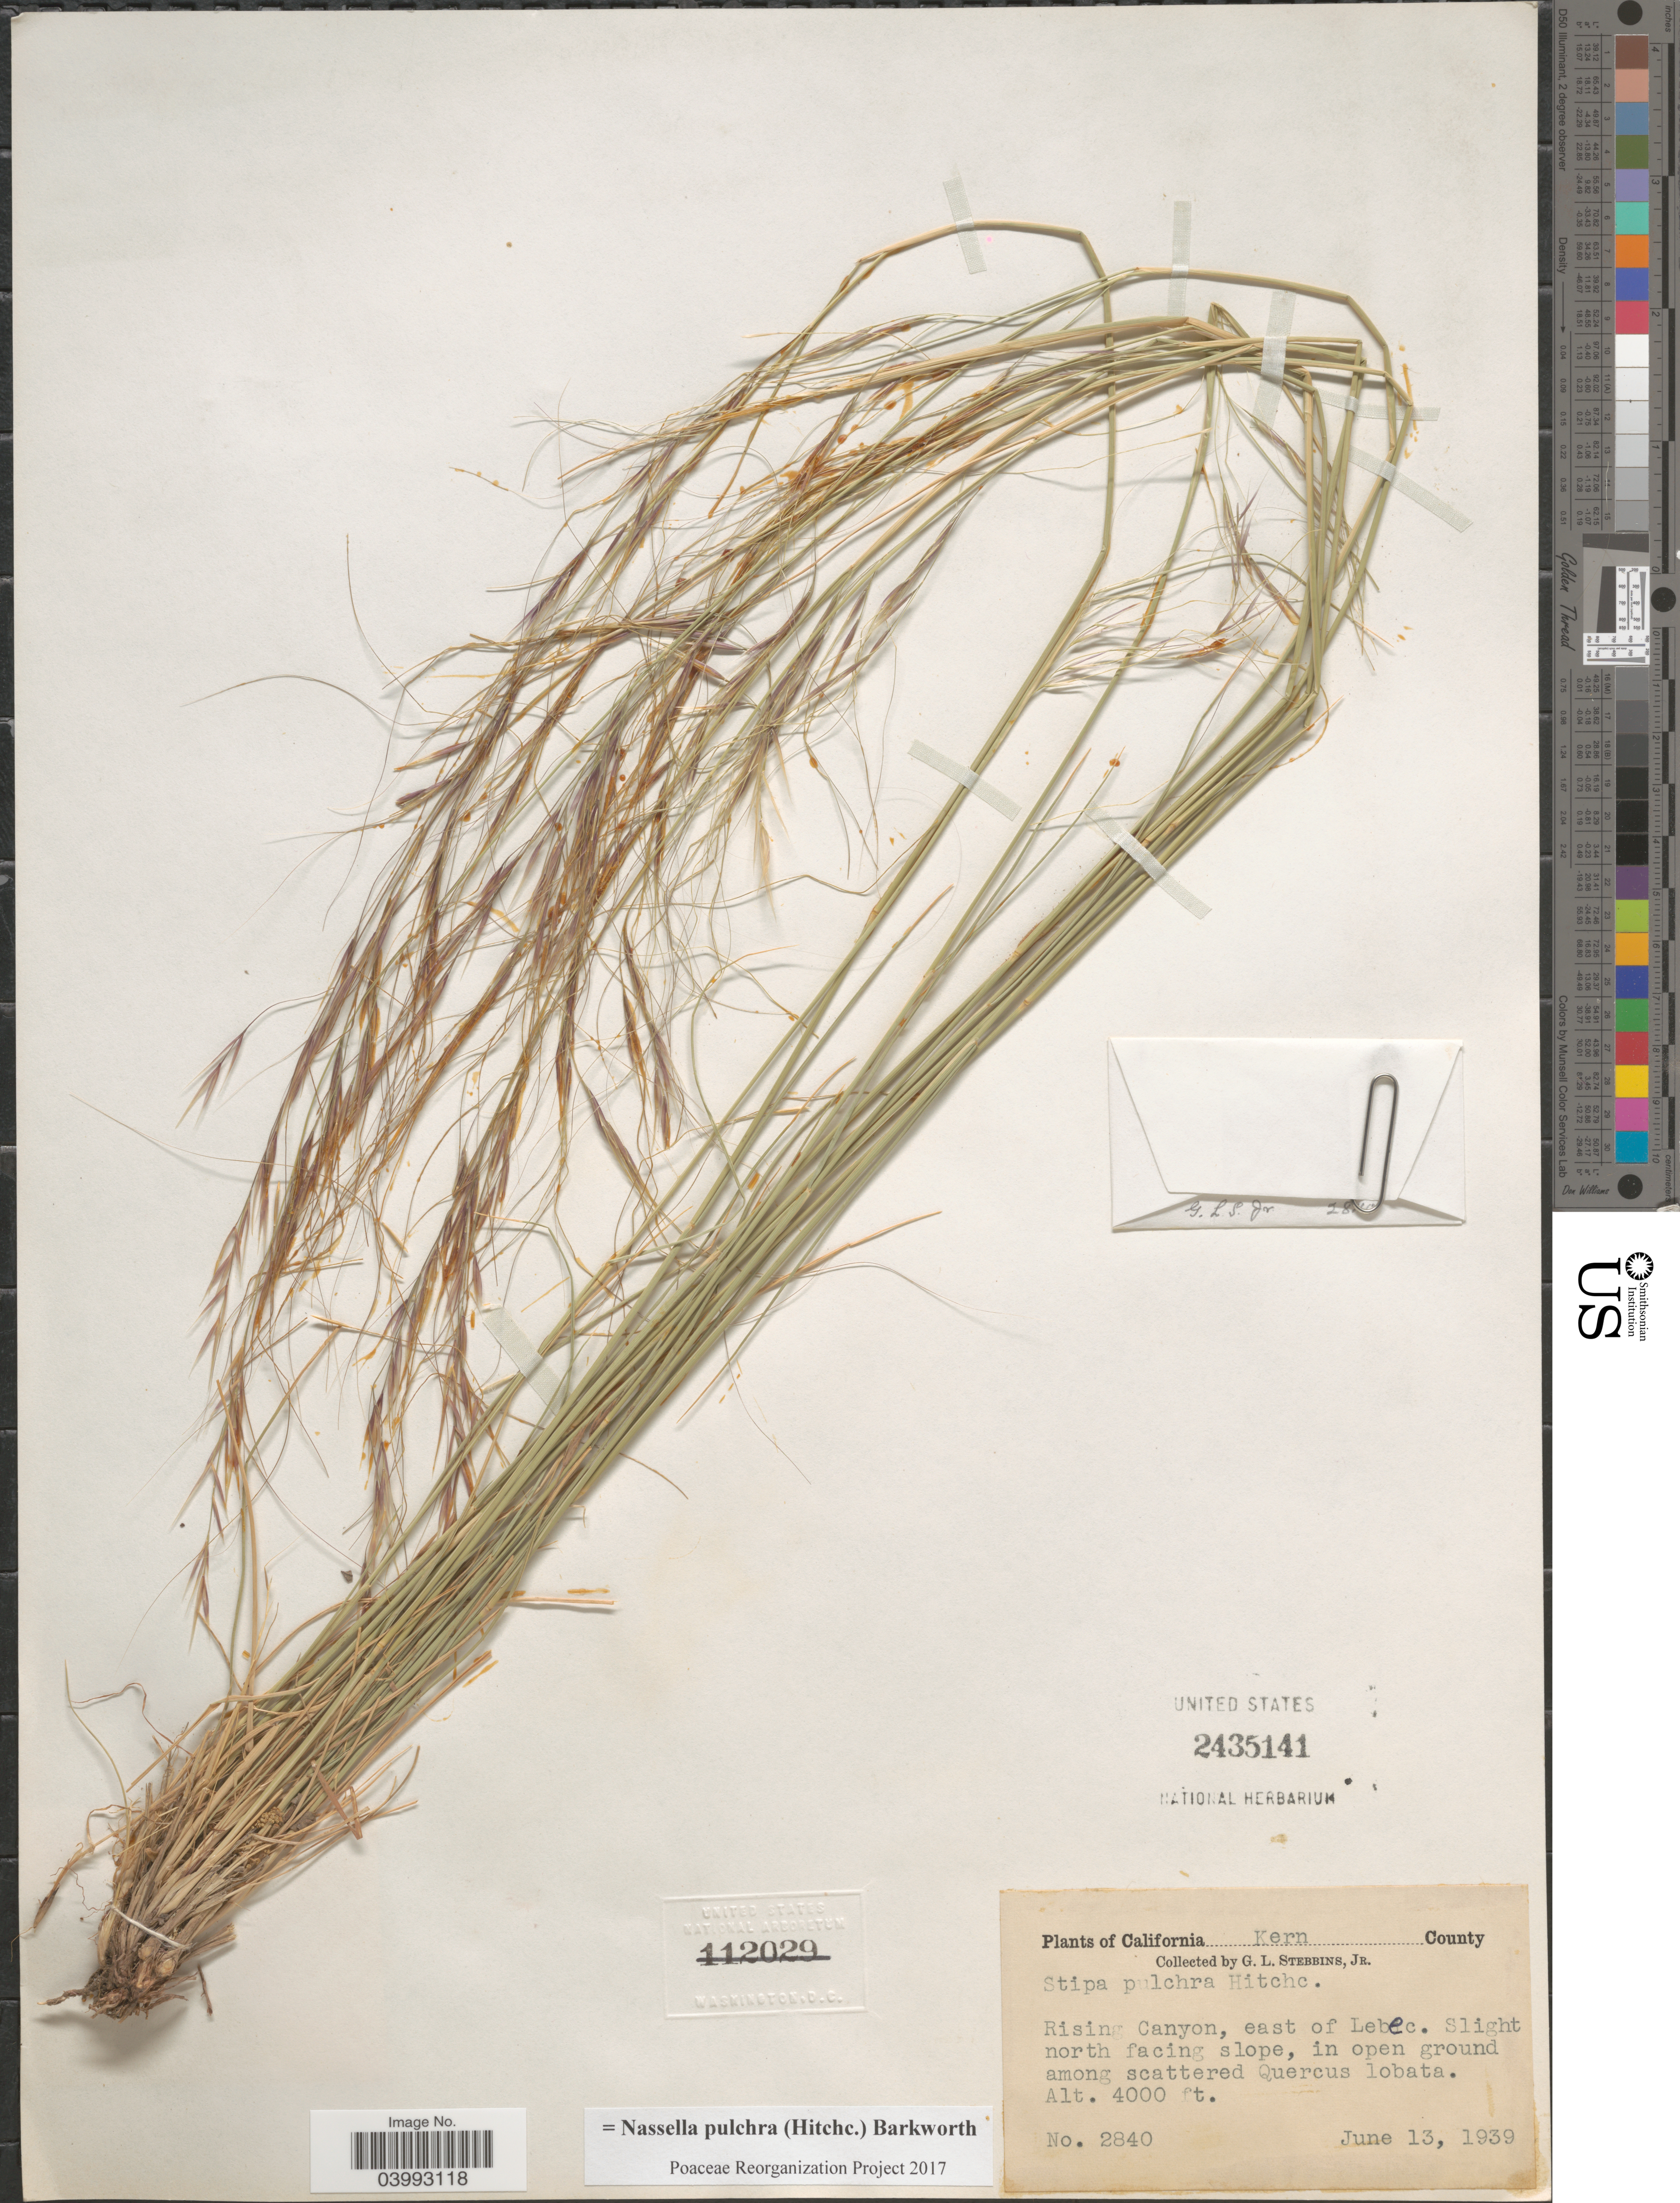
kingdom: Plantae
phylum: Tracheophyta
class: Liliopsida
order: Poales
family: Poaceae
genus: Nassella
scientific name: Nassella pulchra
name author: (Hitchc.) Barkworth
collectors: G. L. Stebbins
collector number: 2840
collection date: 1939-06-13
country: United States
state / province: California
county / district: Kern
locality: Kern County. Rising Canyon, east of Lebec. Slight north facing slope.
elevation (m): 1219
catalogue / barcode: US 2435141